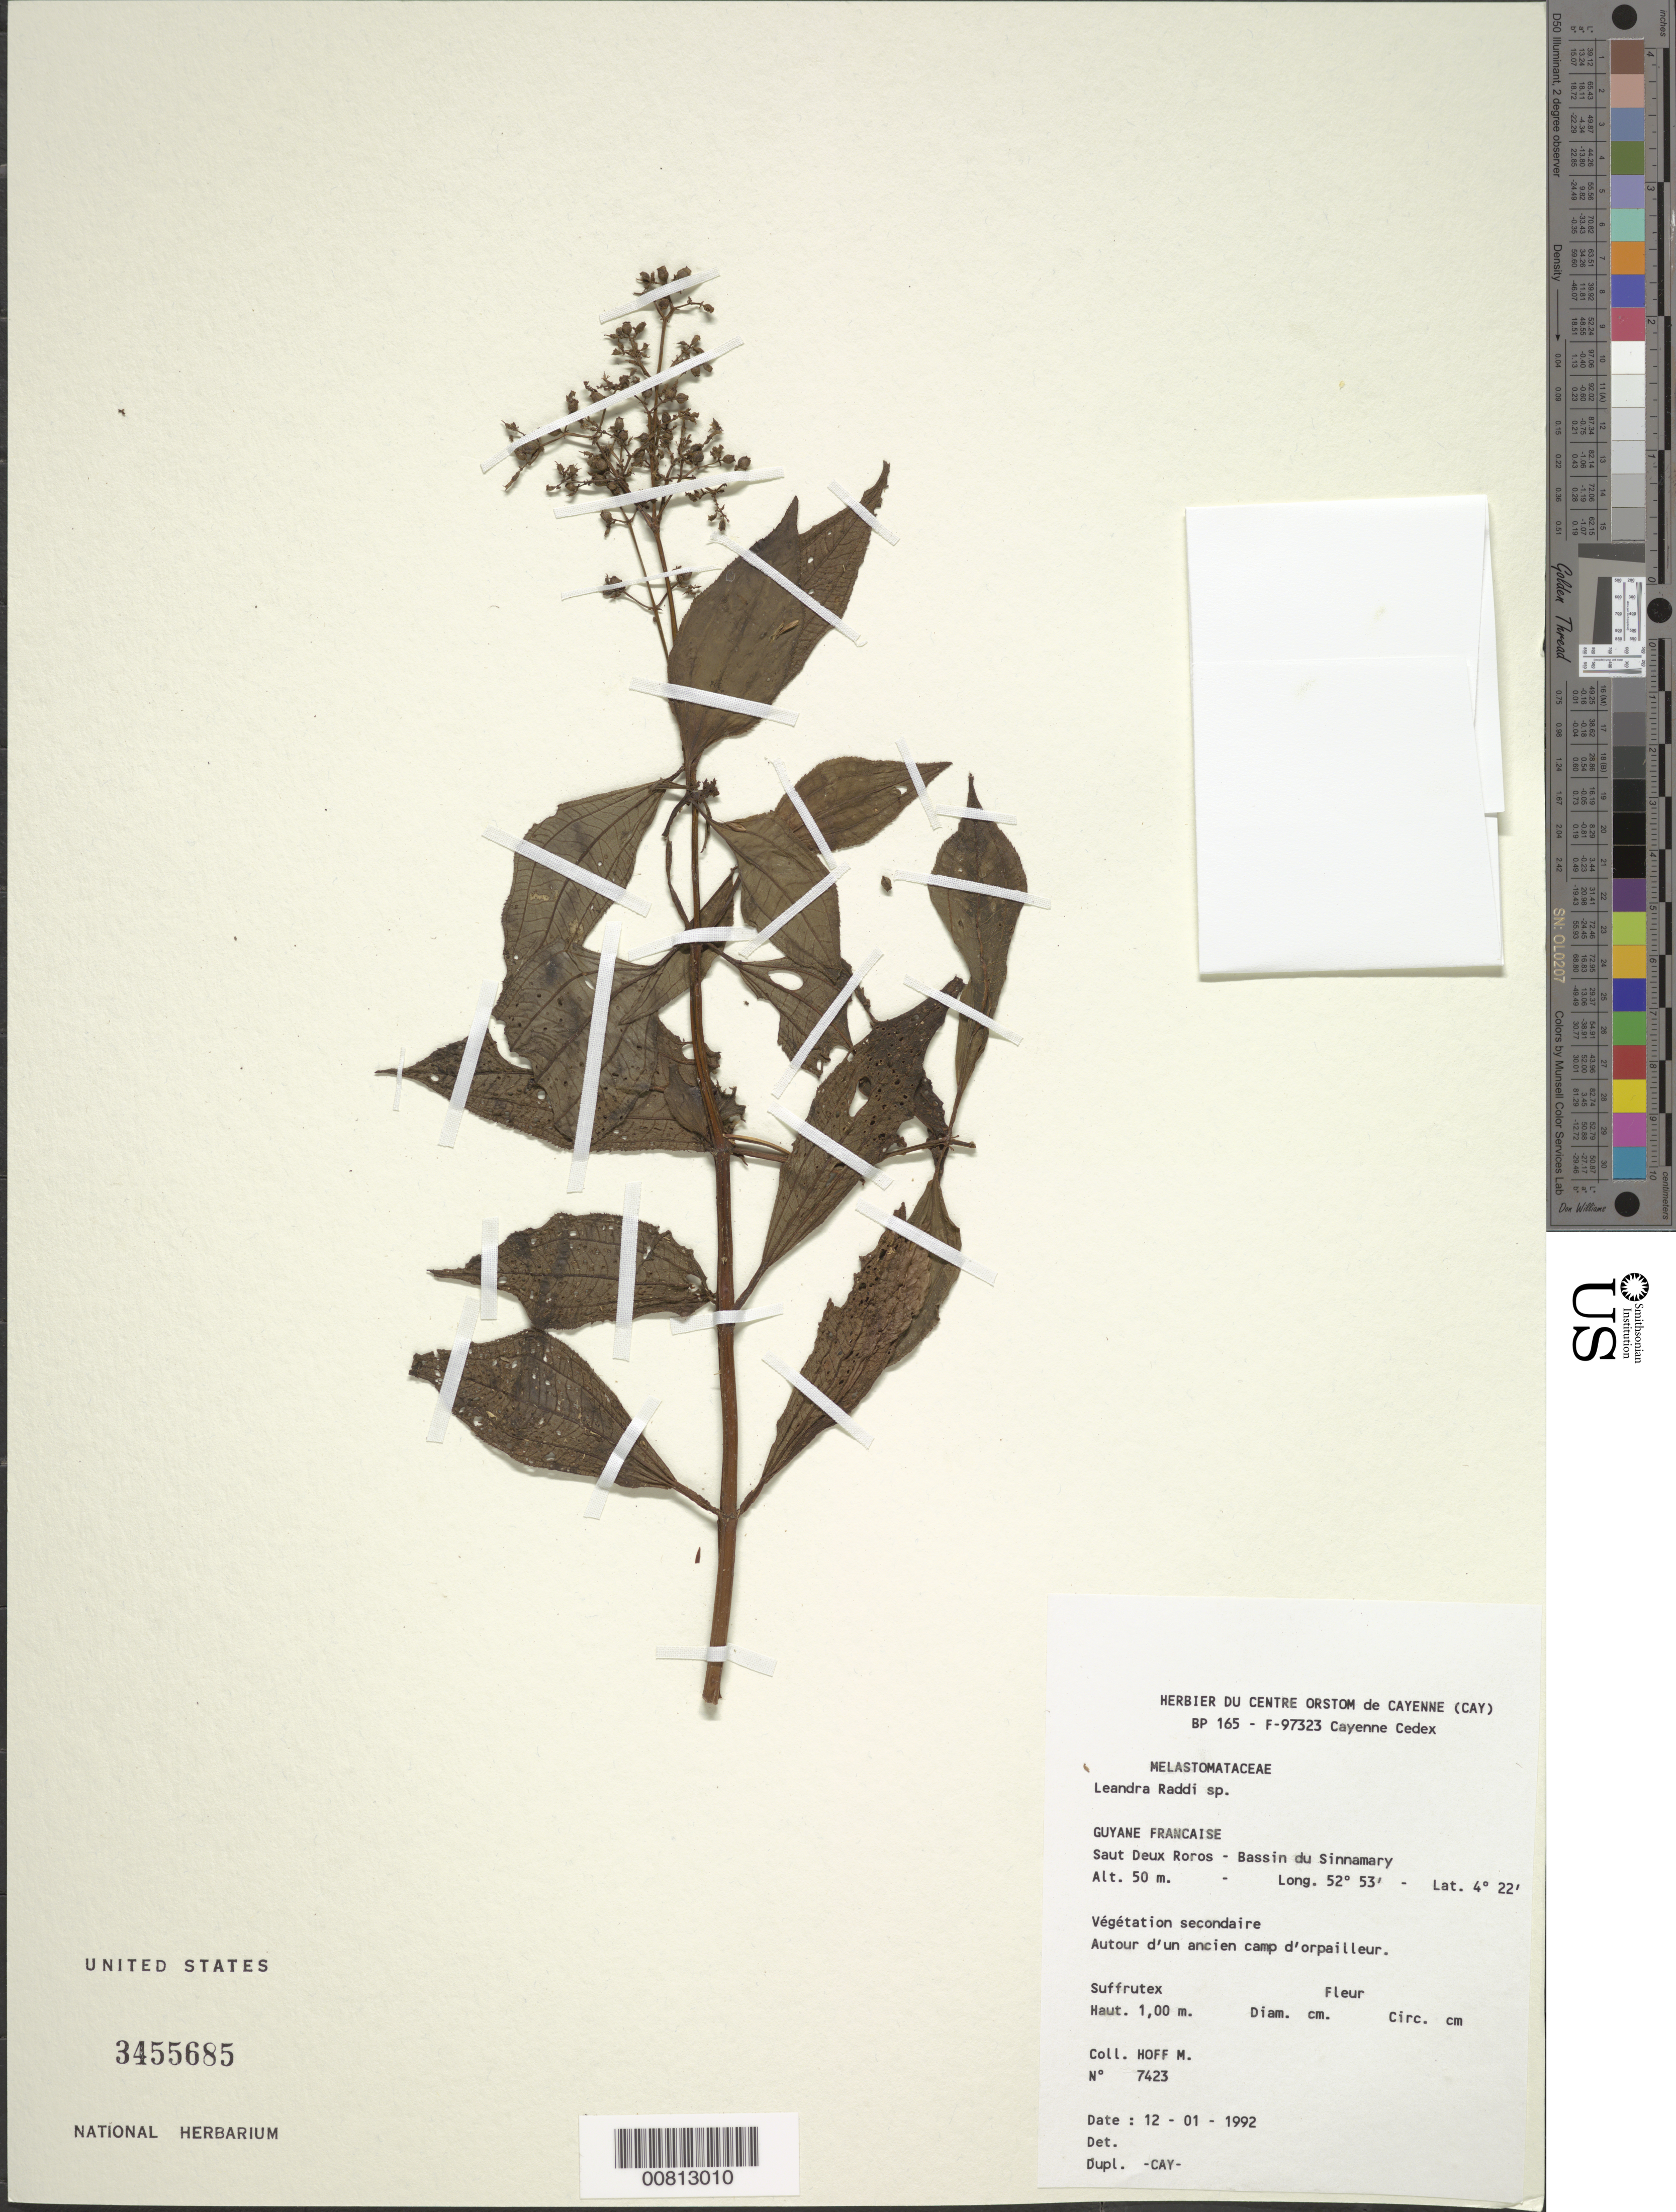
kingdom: Plantae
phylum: Tracheophyta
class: Magnoliopsida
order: Myrtales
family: Melastomataceae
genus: Leandra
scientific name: Leandra sp.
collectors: M. Hoff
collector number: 7423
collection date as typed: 12-Jan-92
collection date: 1992-01-12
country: French Guiana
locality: Saut Deux Roros, Bassin du Sinnamary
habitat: Secondary vegetation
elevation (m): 50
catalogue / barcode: US 3455685